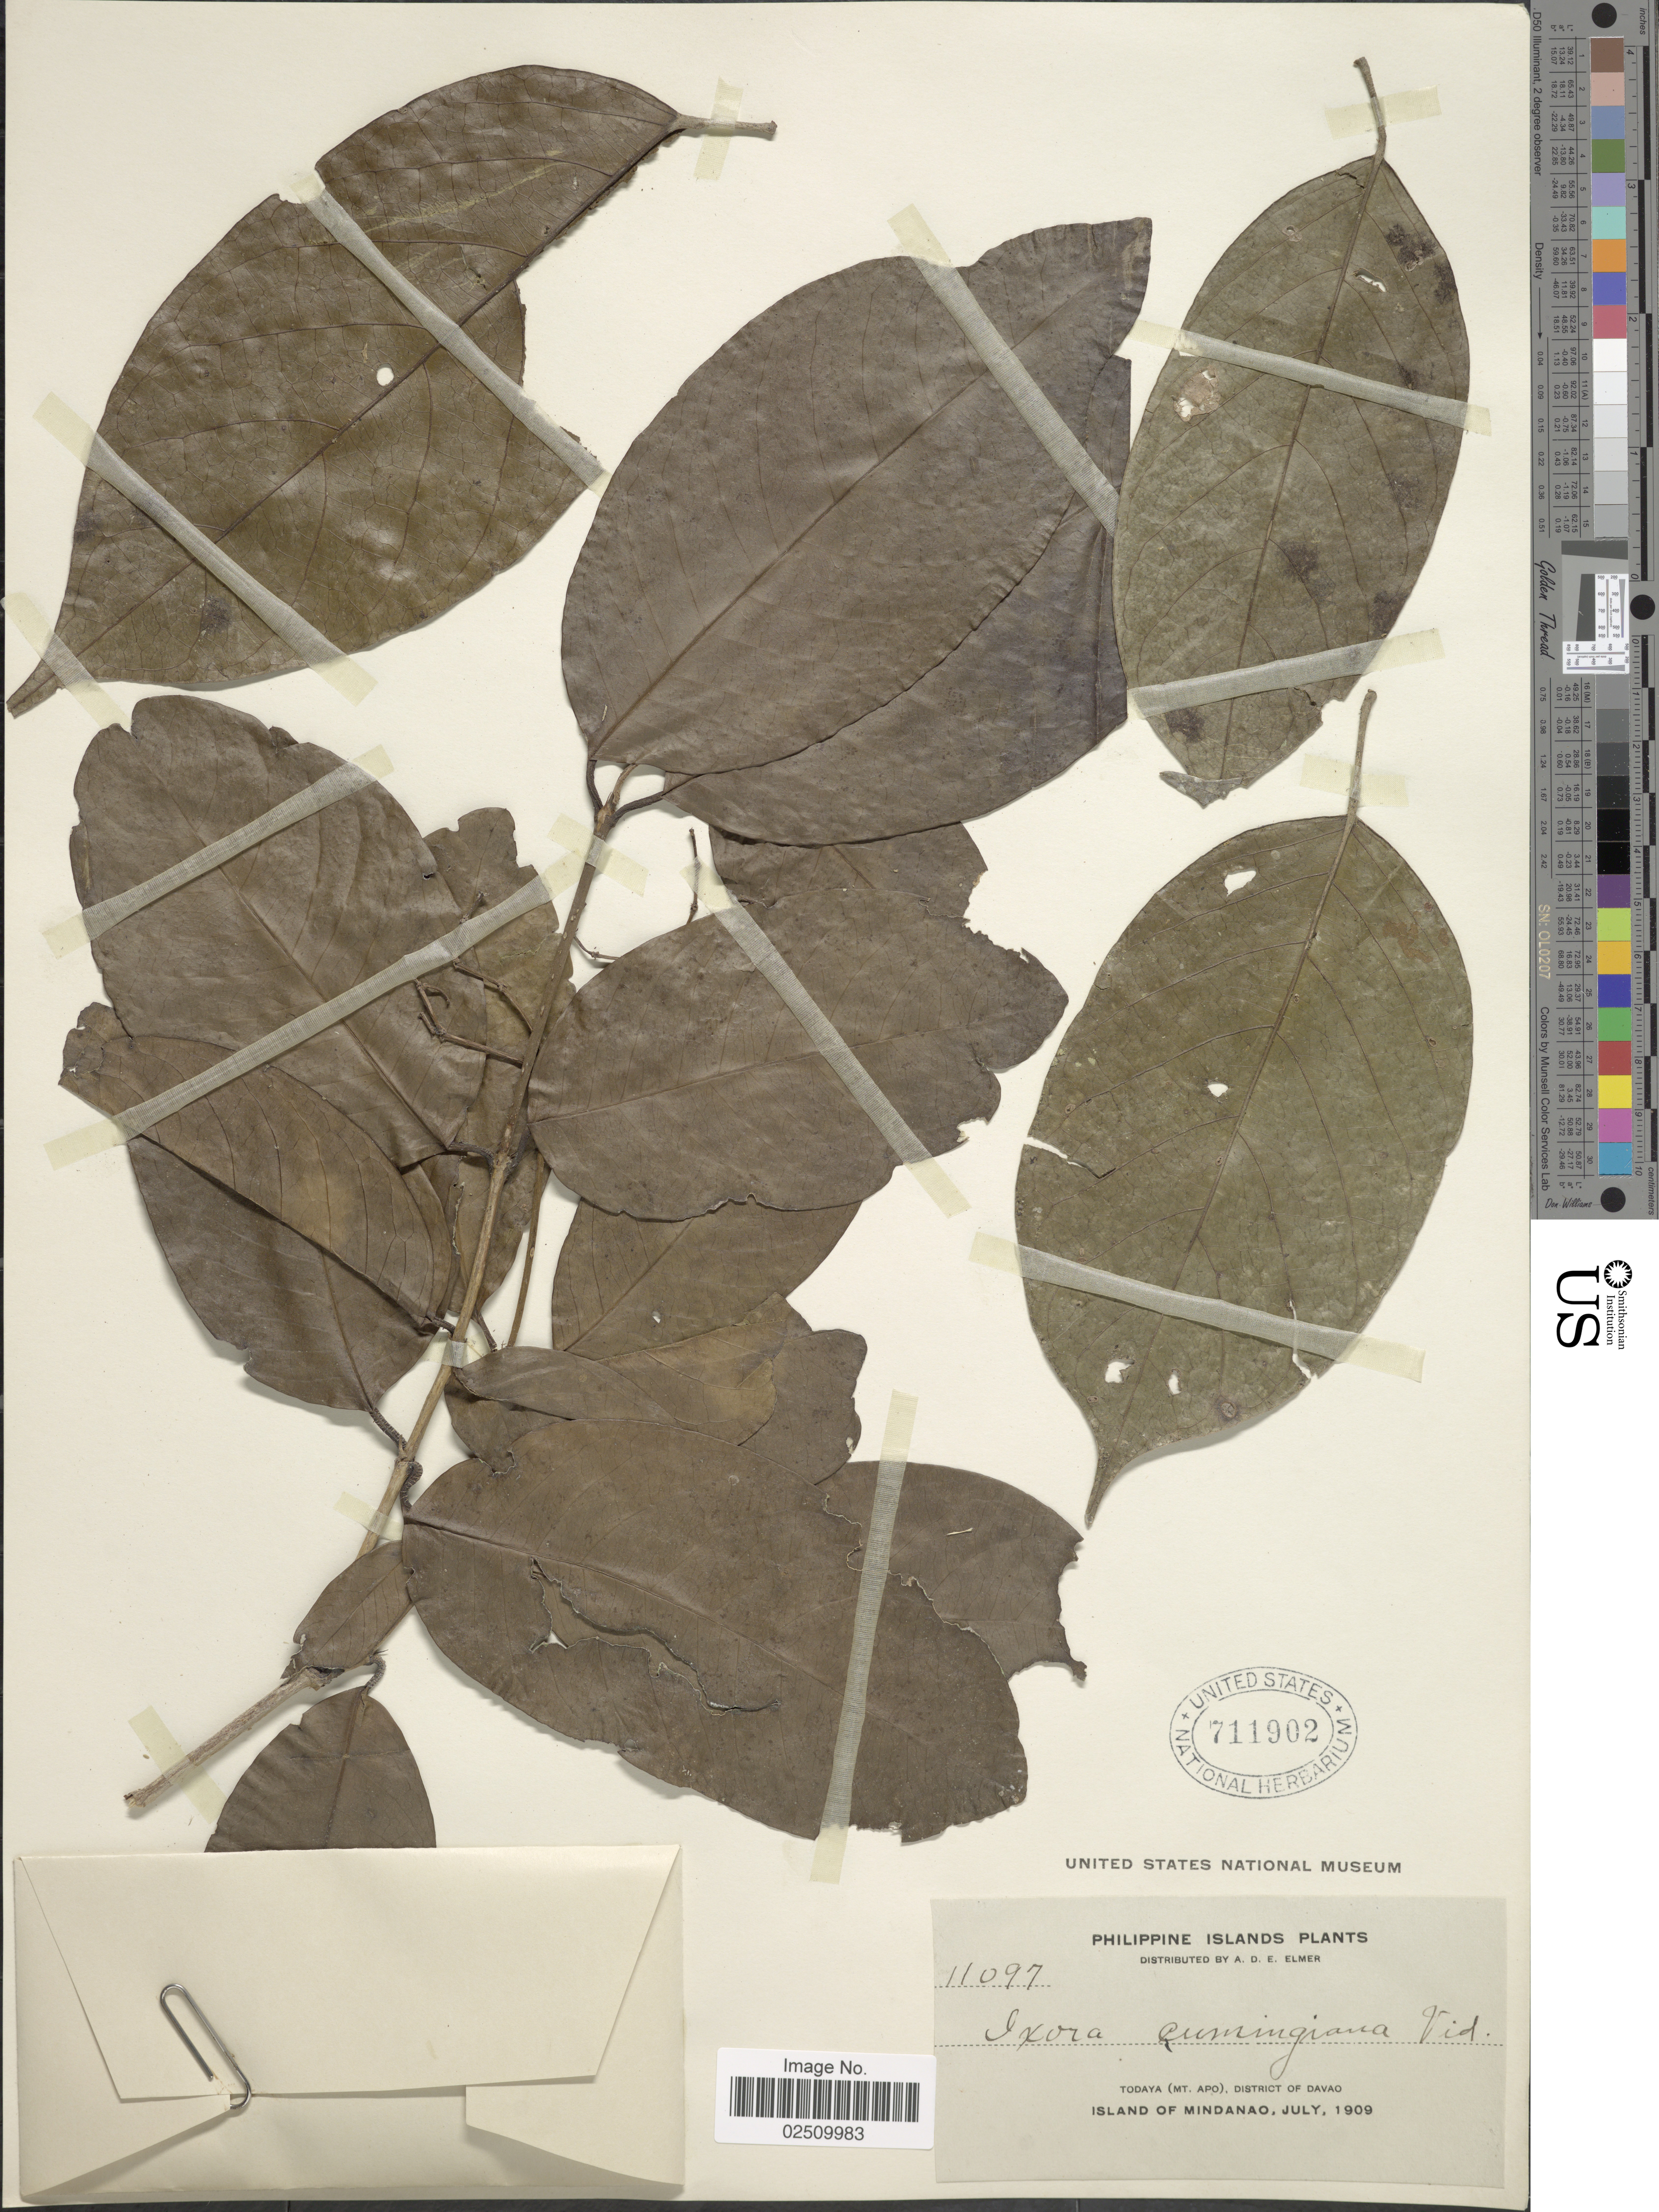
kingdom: Plantae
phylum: Tracheophyta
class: Magnoliopsida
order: Gentianales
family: Rubiaceae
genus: Ixora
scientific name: Ixora cumingiana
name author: S. Vidal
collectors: A. D. E. Elmer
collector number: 11097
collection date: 1909-07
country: Philippines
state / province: Davao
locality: Todaya (Mt. Apo), District of Davao. Island of Mindanao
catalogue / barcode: US 711902